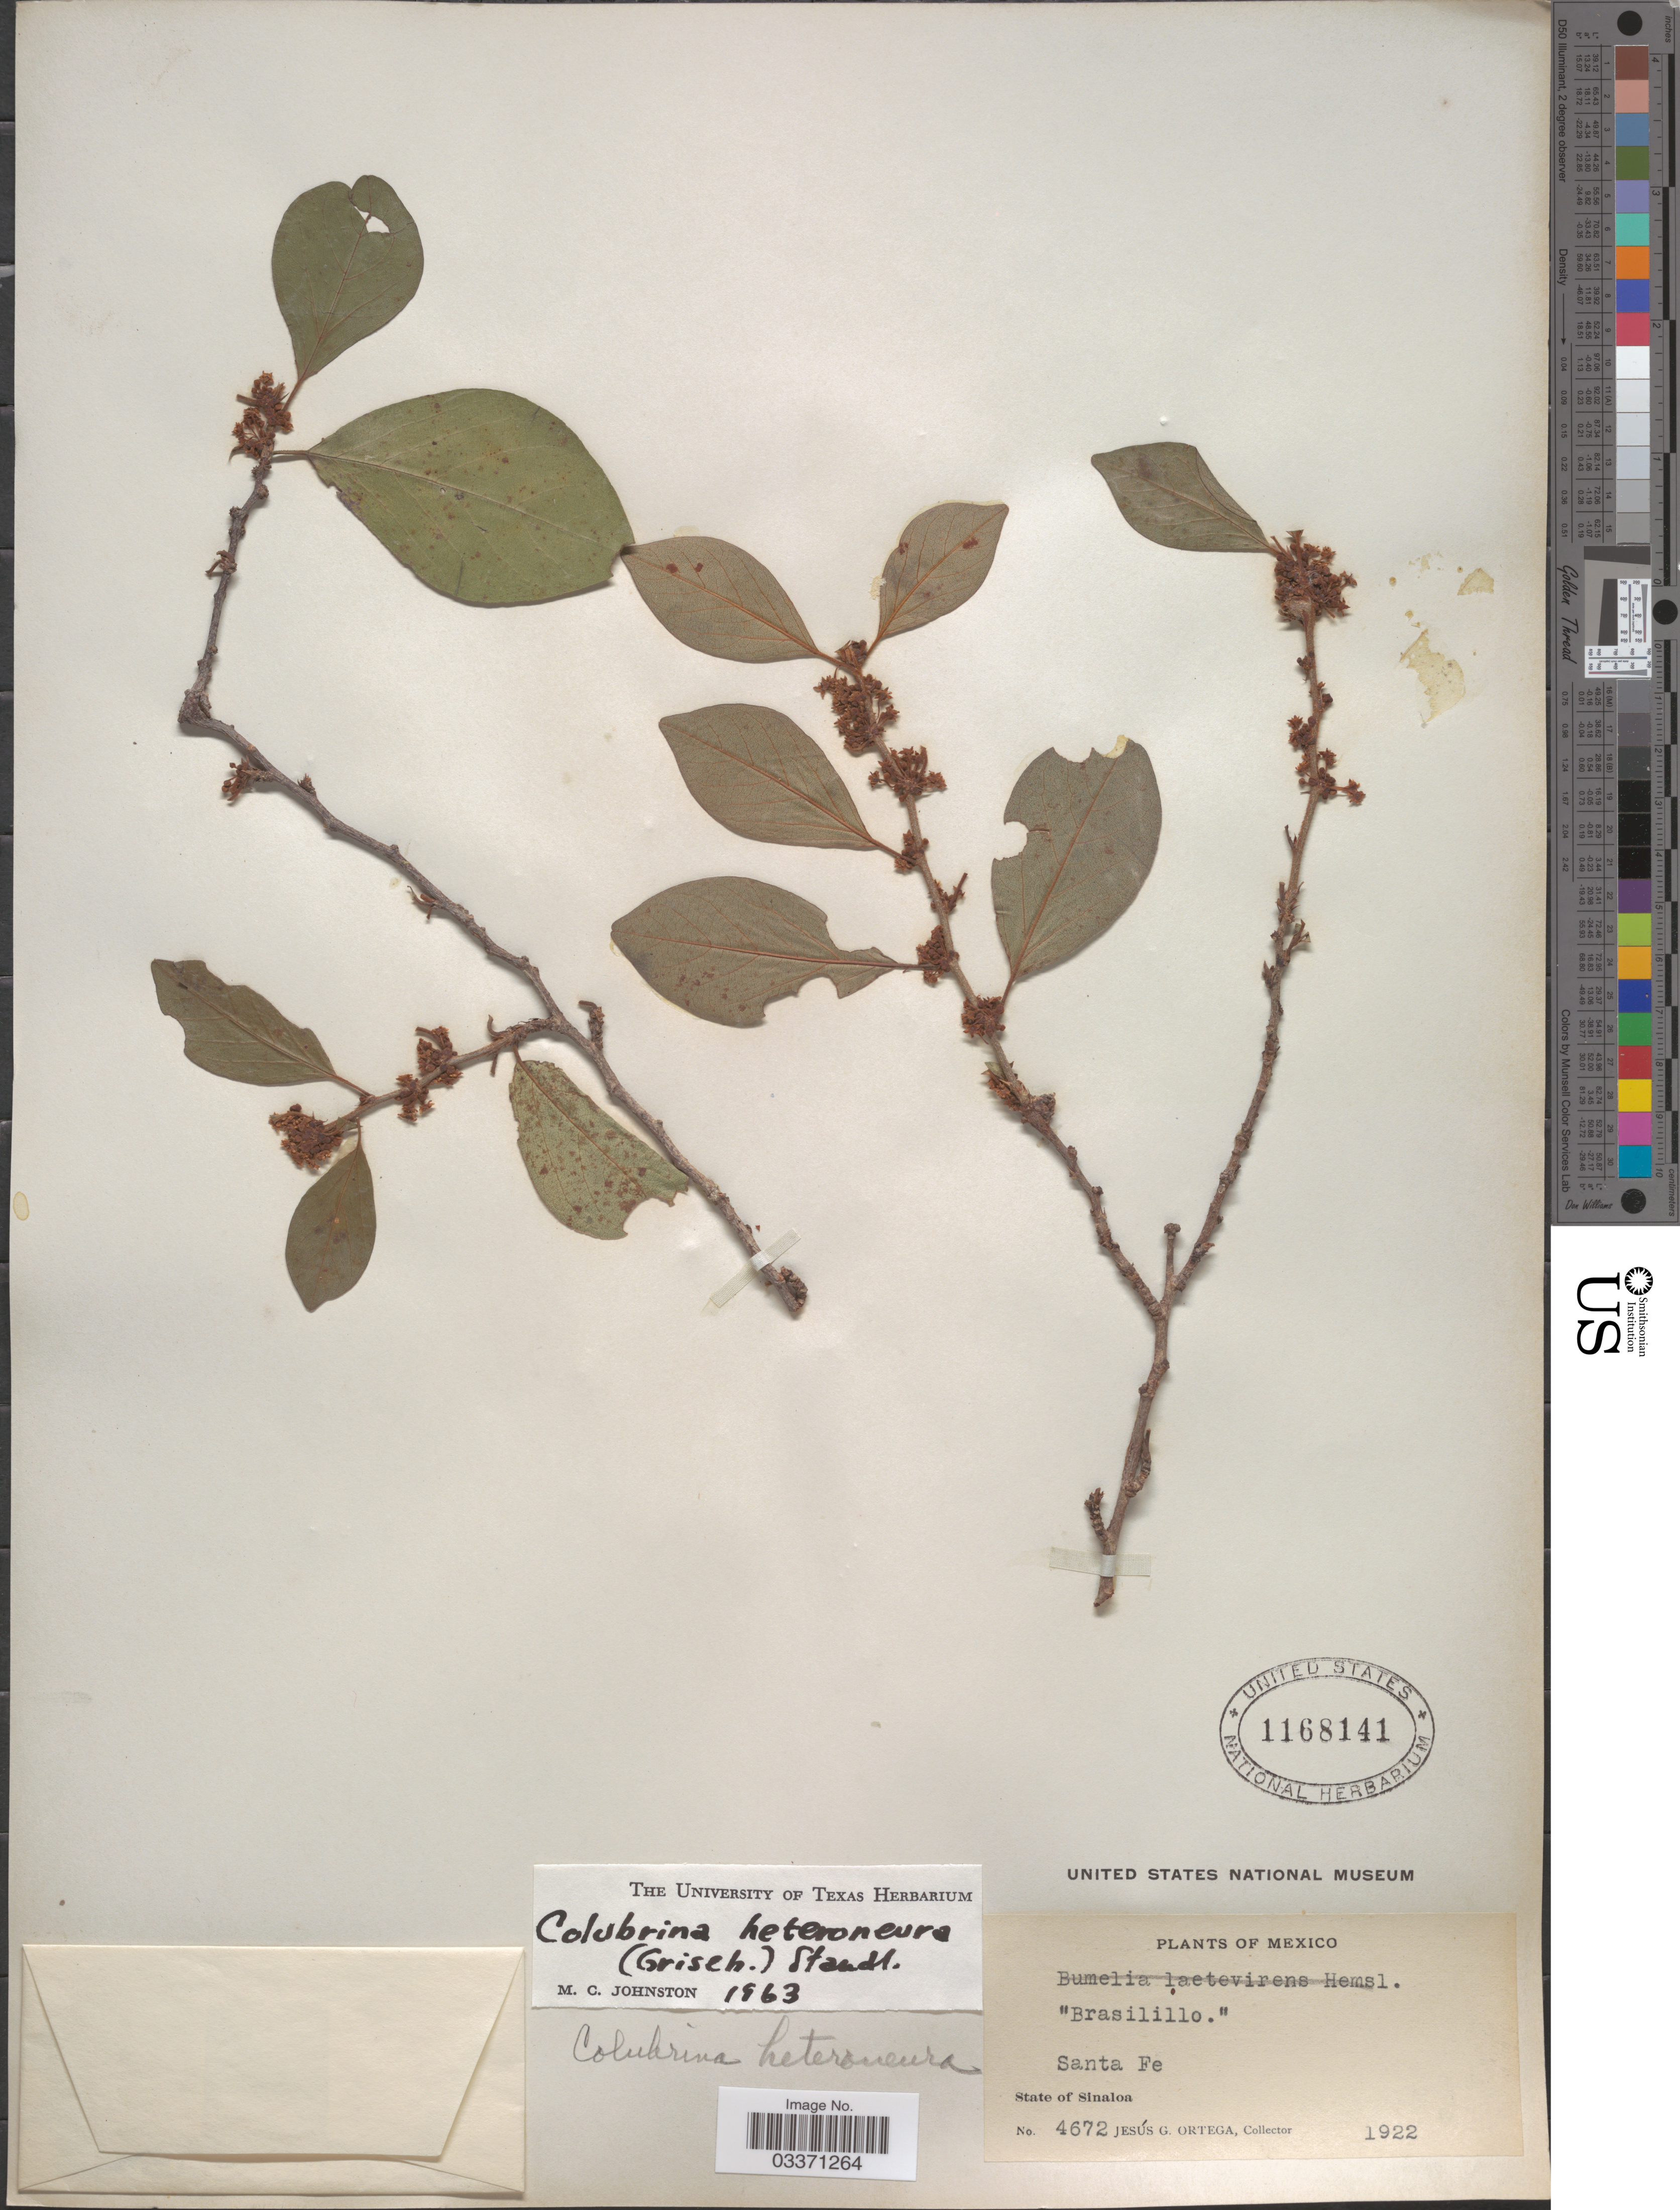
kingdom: Plantae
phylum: Tracheophyta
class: Magnoliopsida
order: Rosales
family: Rhamnaceae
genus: Colubrina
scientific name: Colubrina heteroneura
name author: (Griseb.) Standl.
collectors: J. Ortega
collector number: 4672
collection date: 1922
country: Mexico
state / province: Sinaloa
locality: Santa Fe.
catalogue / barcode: US 1168141